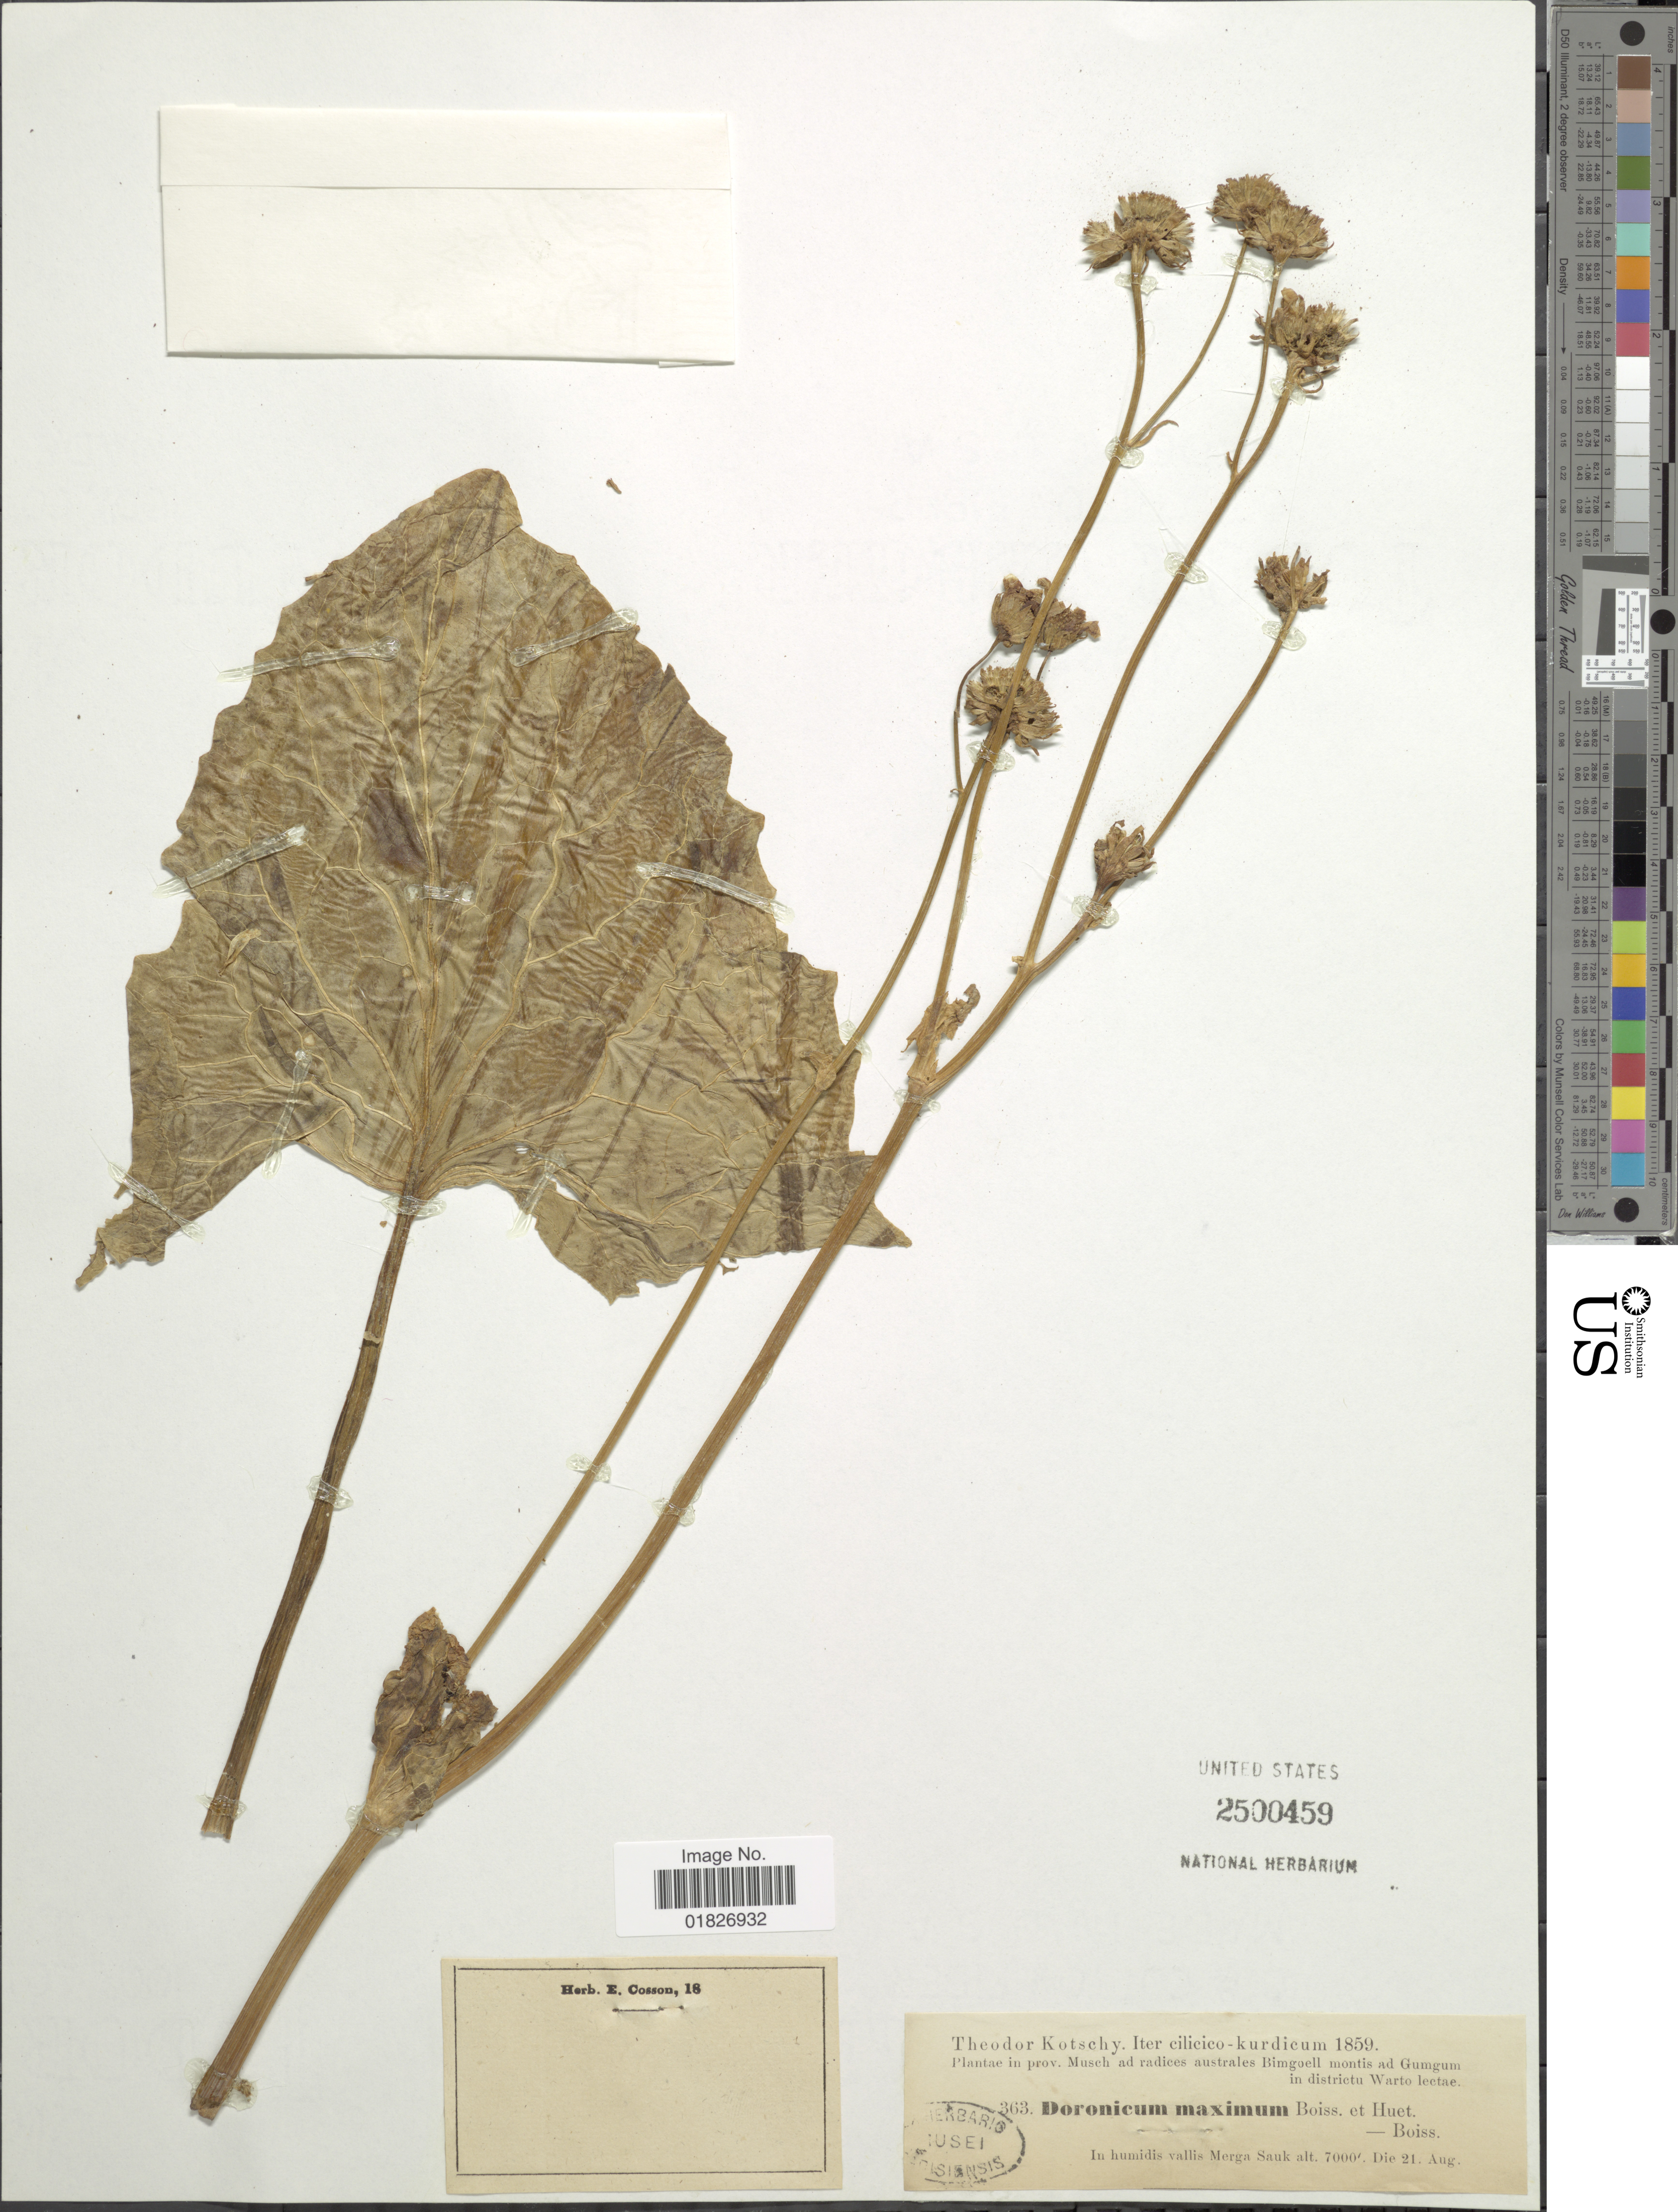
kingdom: Plantae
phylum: Tracheophyta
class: Magnoliopsida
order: Asterales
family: Asteraceae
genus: Doronicum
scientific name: Doronicum maximum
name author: Boiss. & A. Huet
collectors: K. G. Kotschy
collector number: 363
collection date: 1859-08-21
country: Turkey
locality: Prov. Musch ad radices australes Bimgoell montis ad Gumgum in districtu Warto , vallis Merga Sauk. Cilicico-kurdicum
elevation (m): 2134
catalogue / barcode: US 2500459